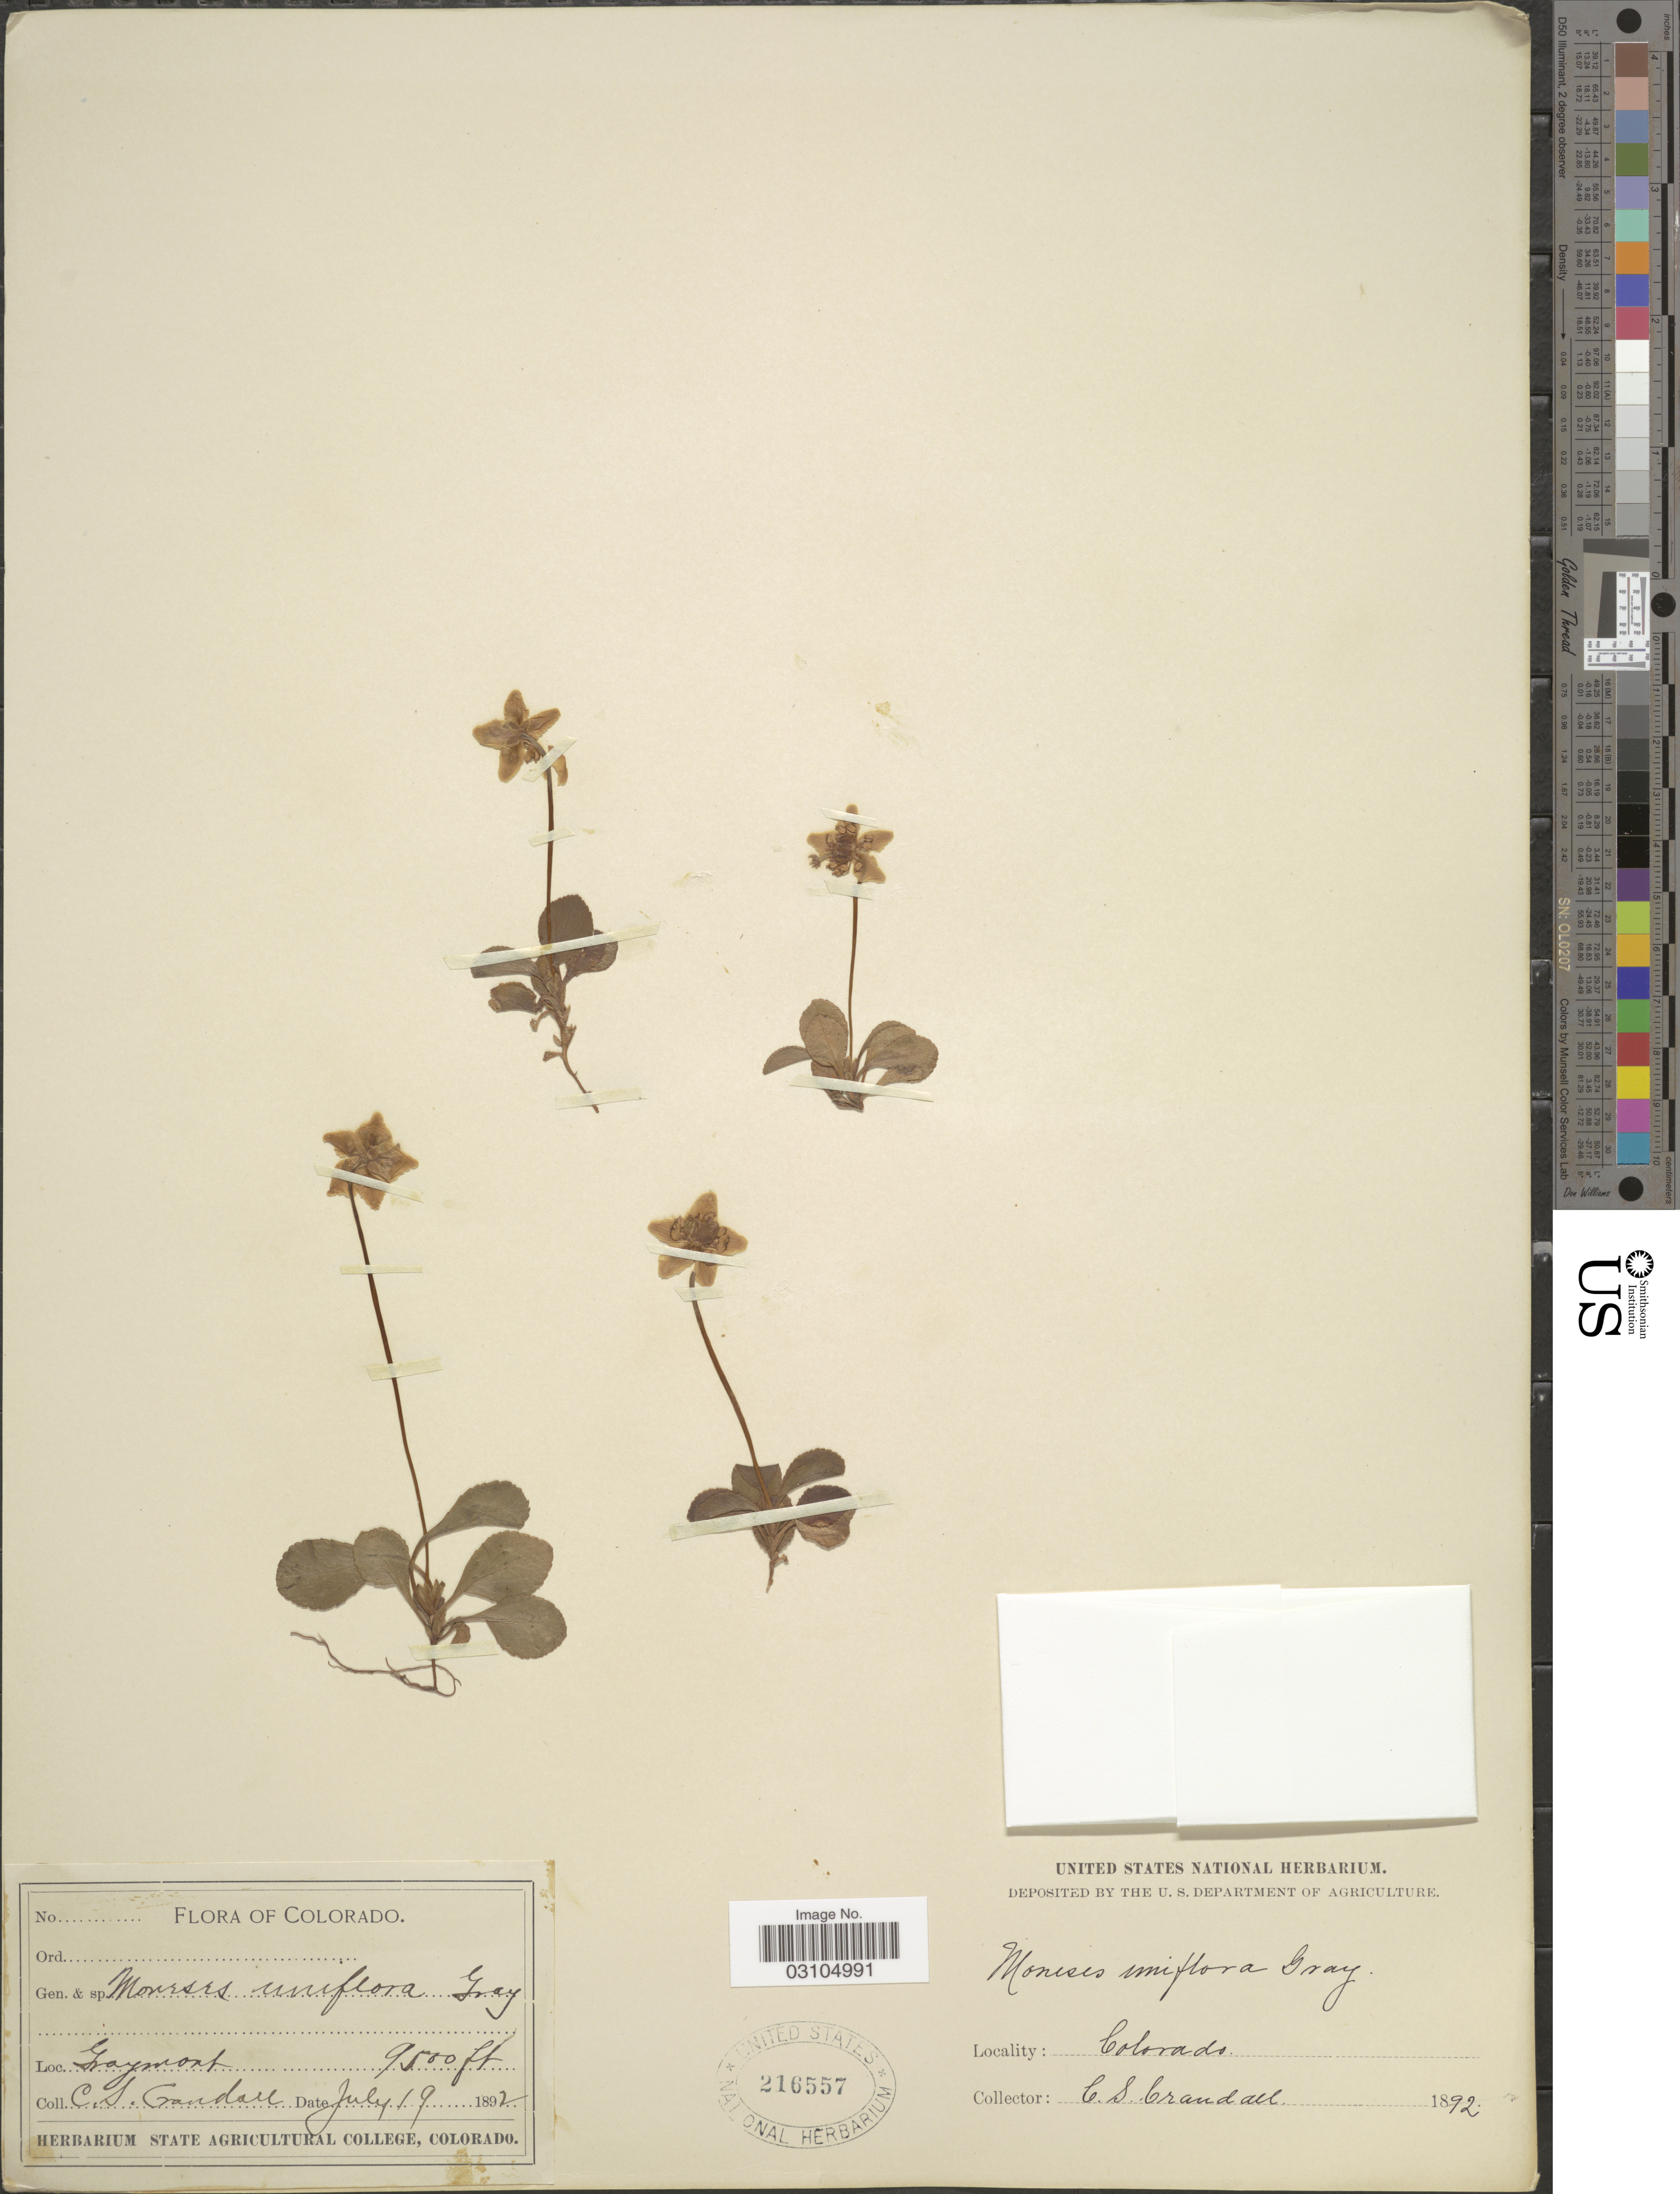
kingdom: Plantae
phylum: Tracheophyta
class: Magnoliopsida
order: Ericales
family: Ericaceae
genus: Moneses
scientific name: Moneses uniflora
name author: (L.) A. Gray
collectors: C. Crandall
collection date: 1892-07-19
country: United States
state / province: Colorado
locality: Graymont.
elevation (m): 2896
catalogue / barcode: US 216557